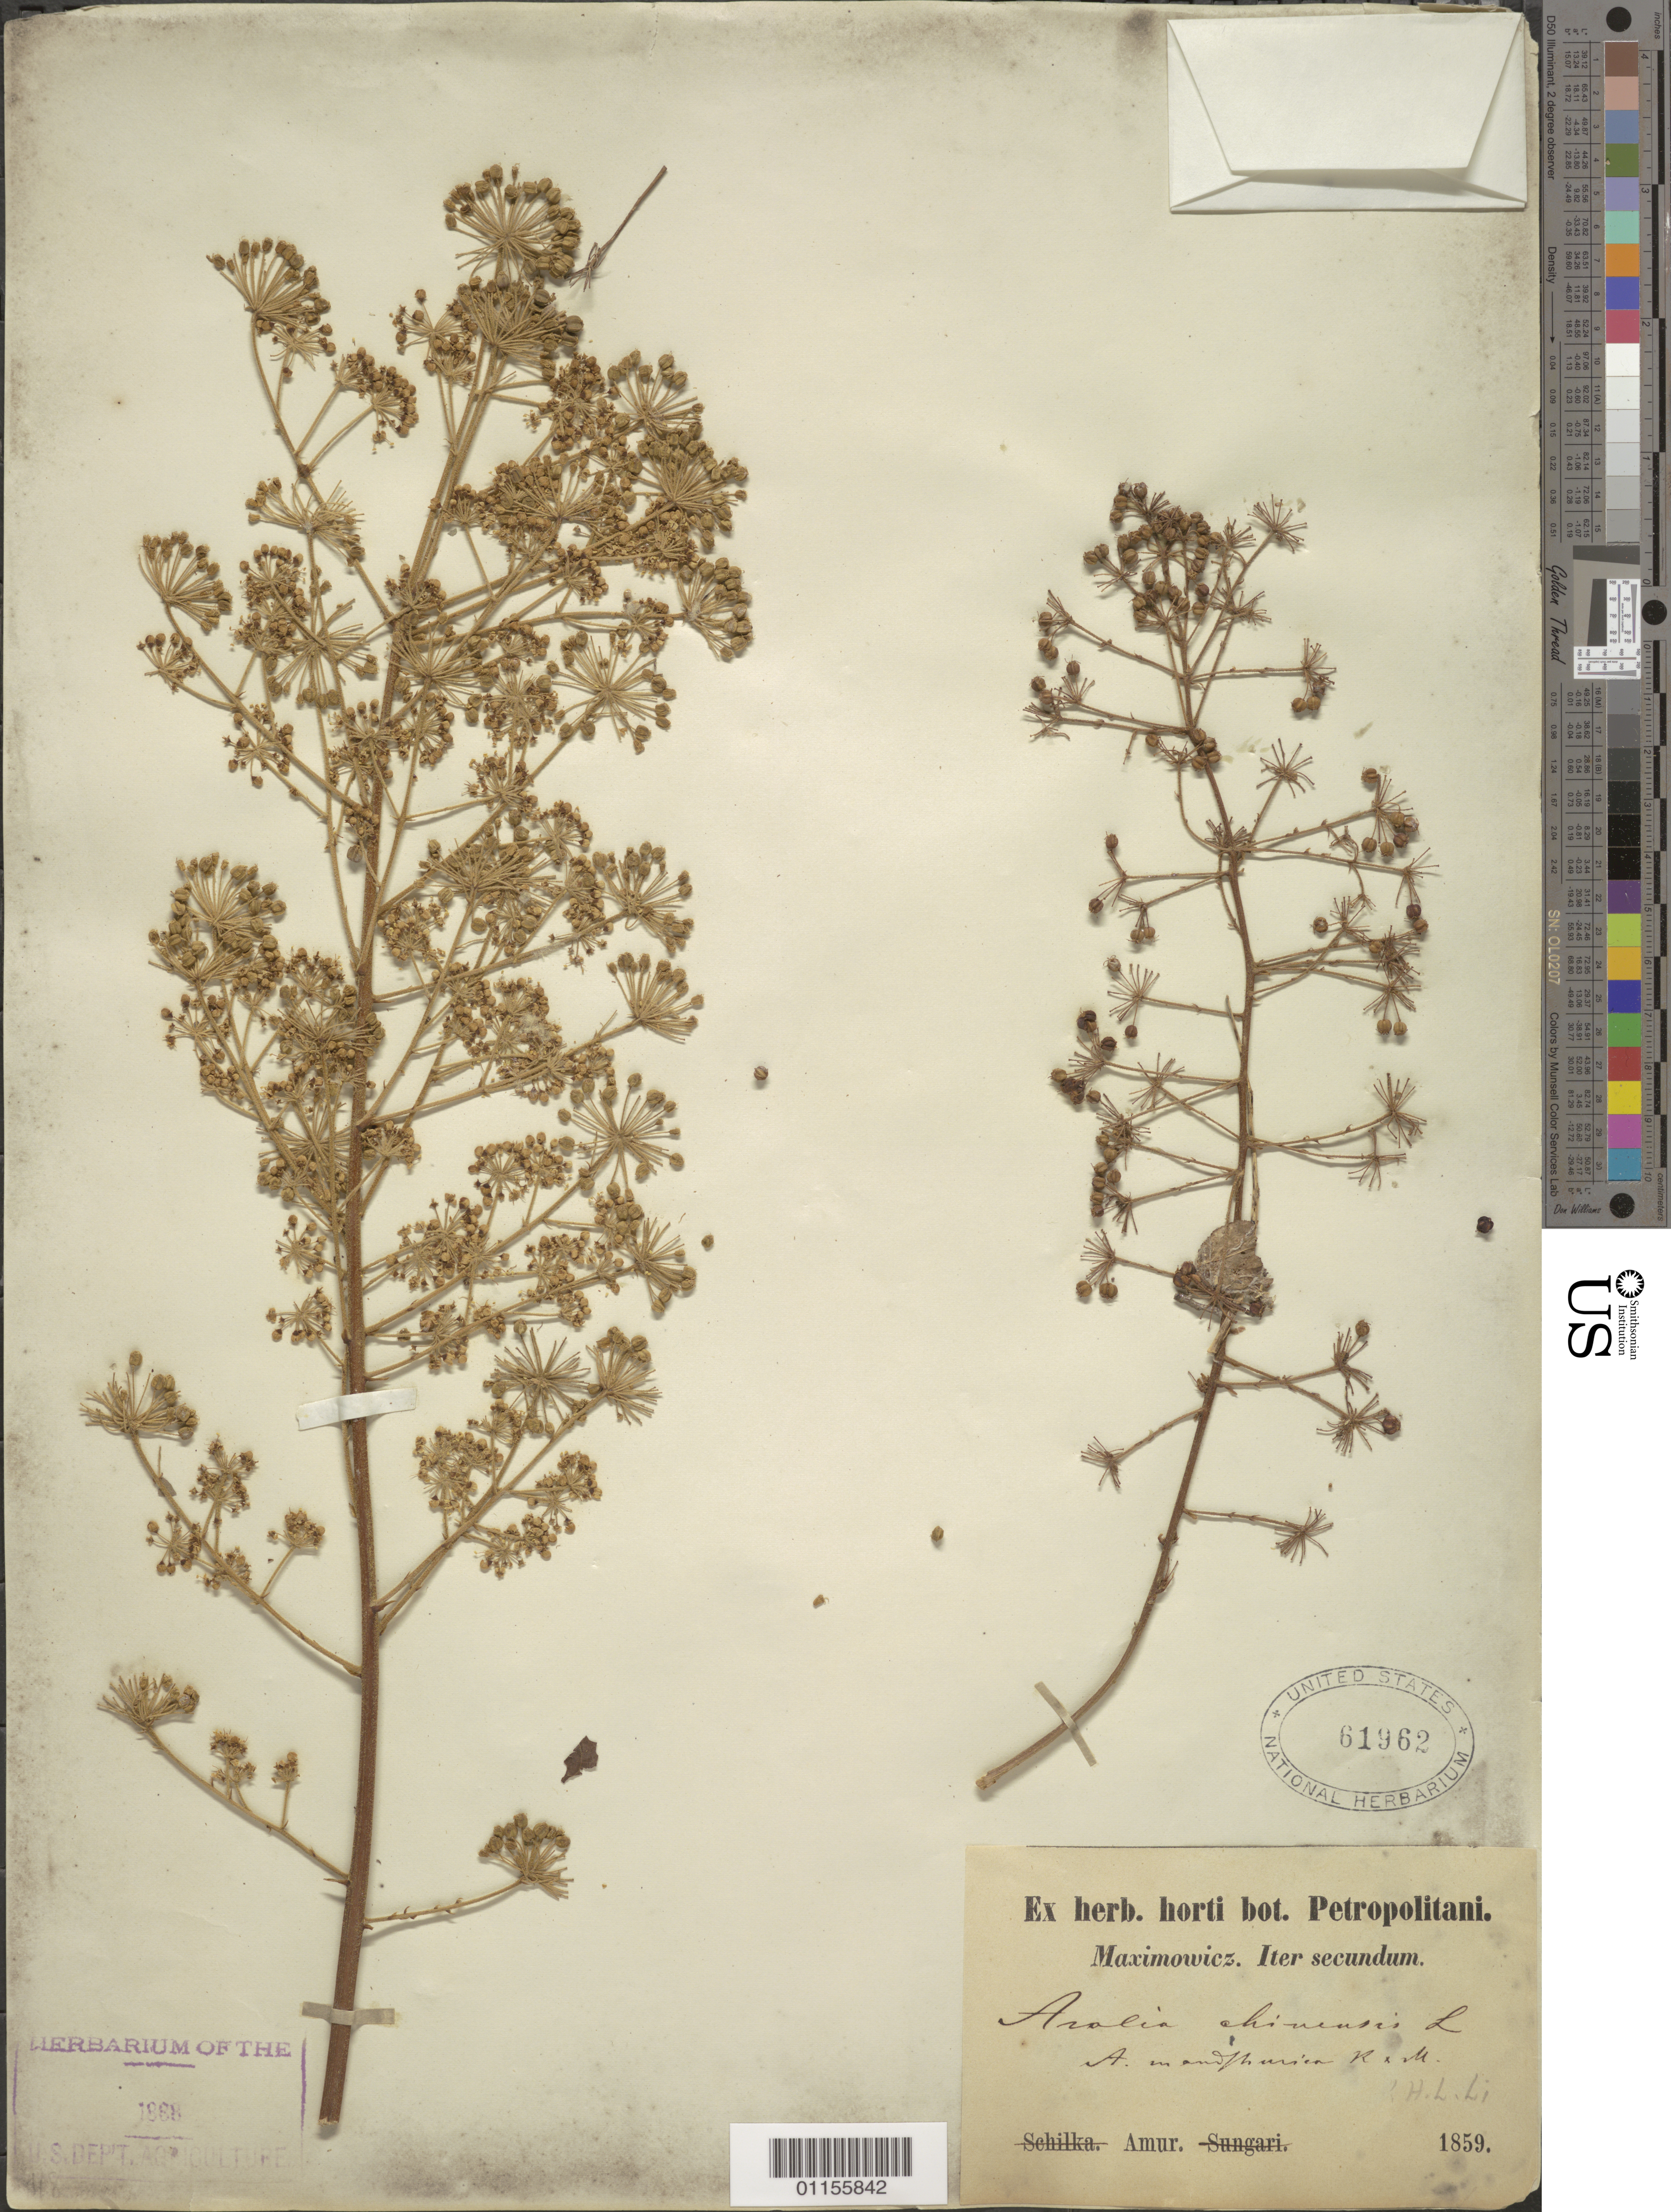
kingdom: Plantae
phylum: Tracheophyta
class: Magnoliopsida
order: Apiales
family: Araliaceae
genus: Aralia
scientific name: Aralia chinensis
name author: L.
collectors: -. Maximowicz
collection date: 1859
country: Russian Federation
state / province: Amur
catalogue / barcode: US 61962